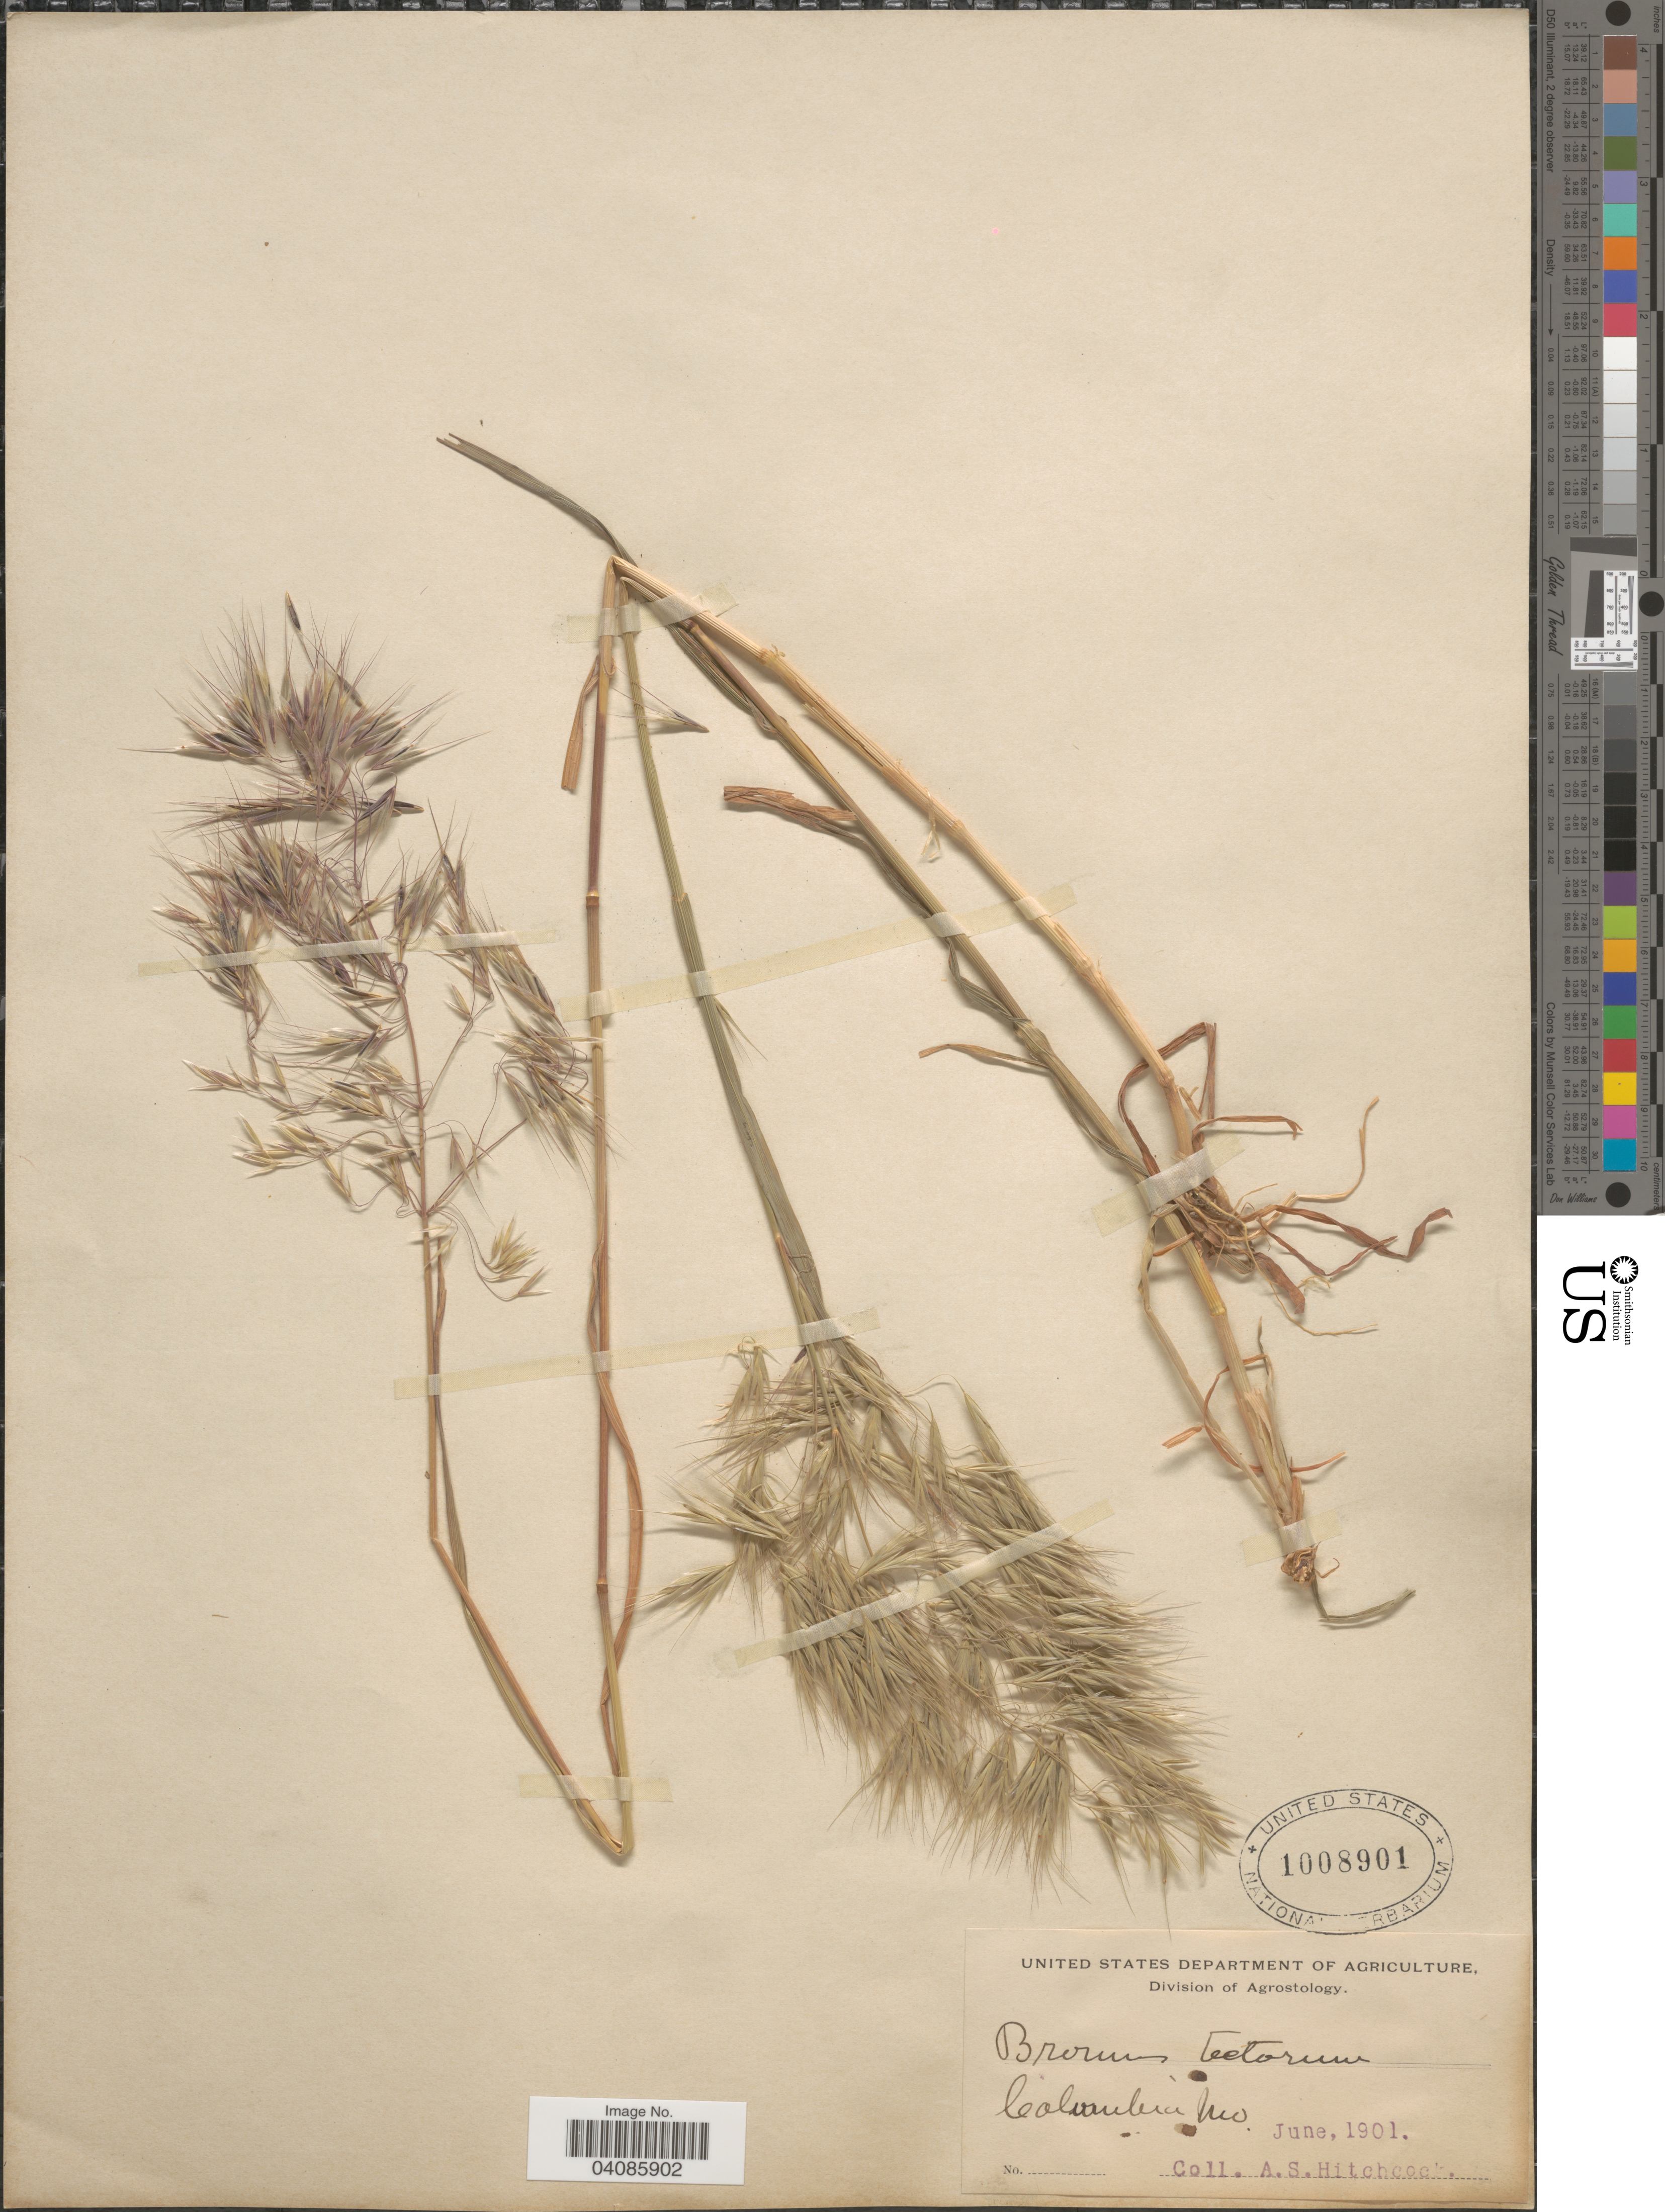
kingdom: Plantae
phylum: Tracheophyta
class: Liliopsida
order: Poales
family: Poaceae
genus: Bromus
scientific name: Bromus tectorum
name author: L.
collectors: A. S. Hitchcock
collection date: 1901-06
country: United States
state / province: Missouri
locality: Columbia.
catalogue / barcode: US 1008901